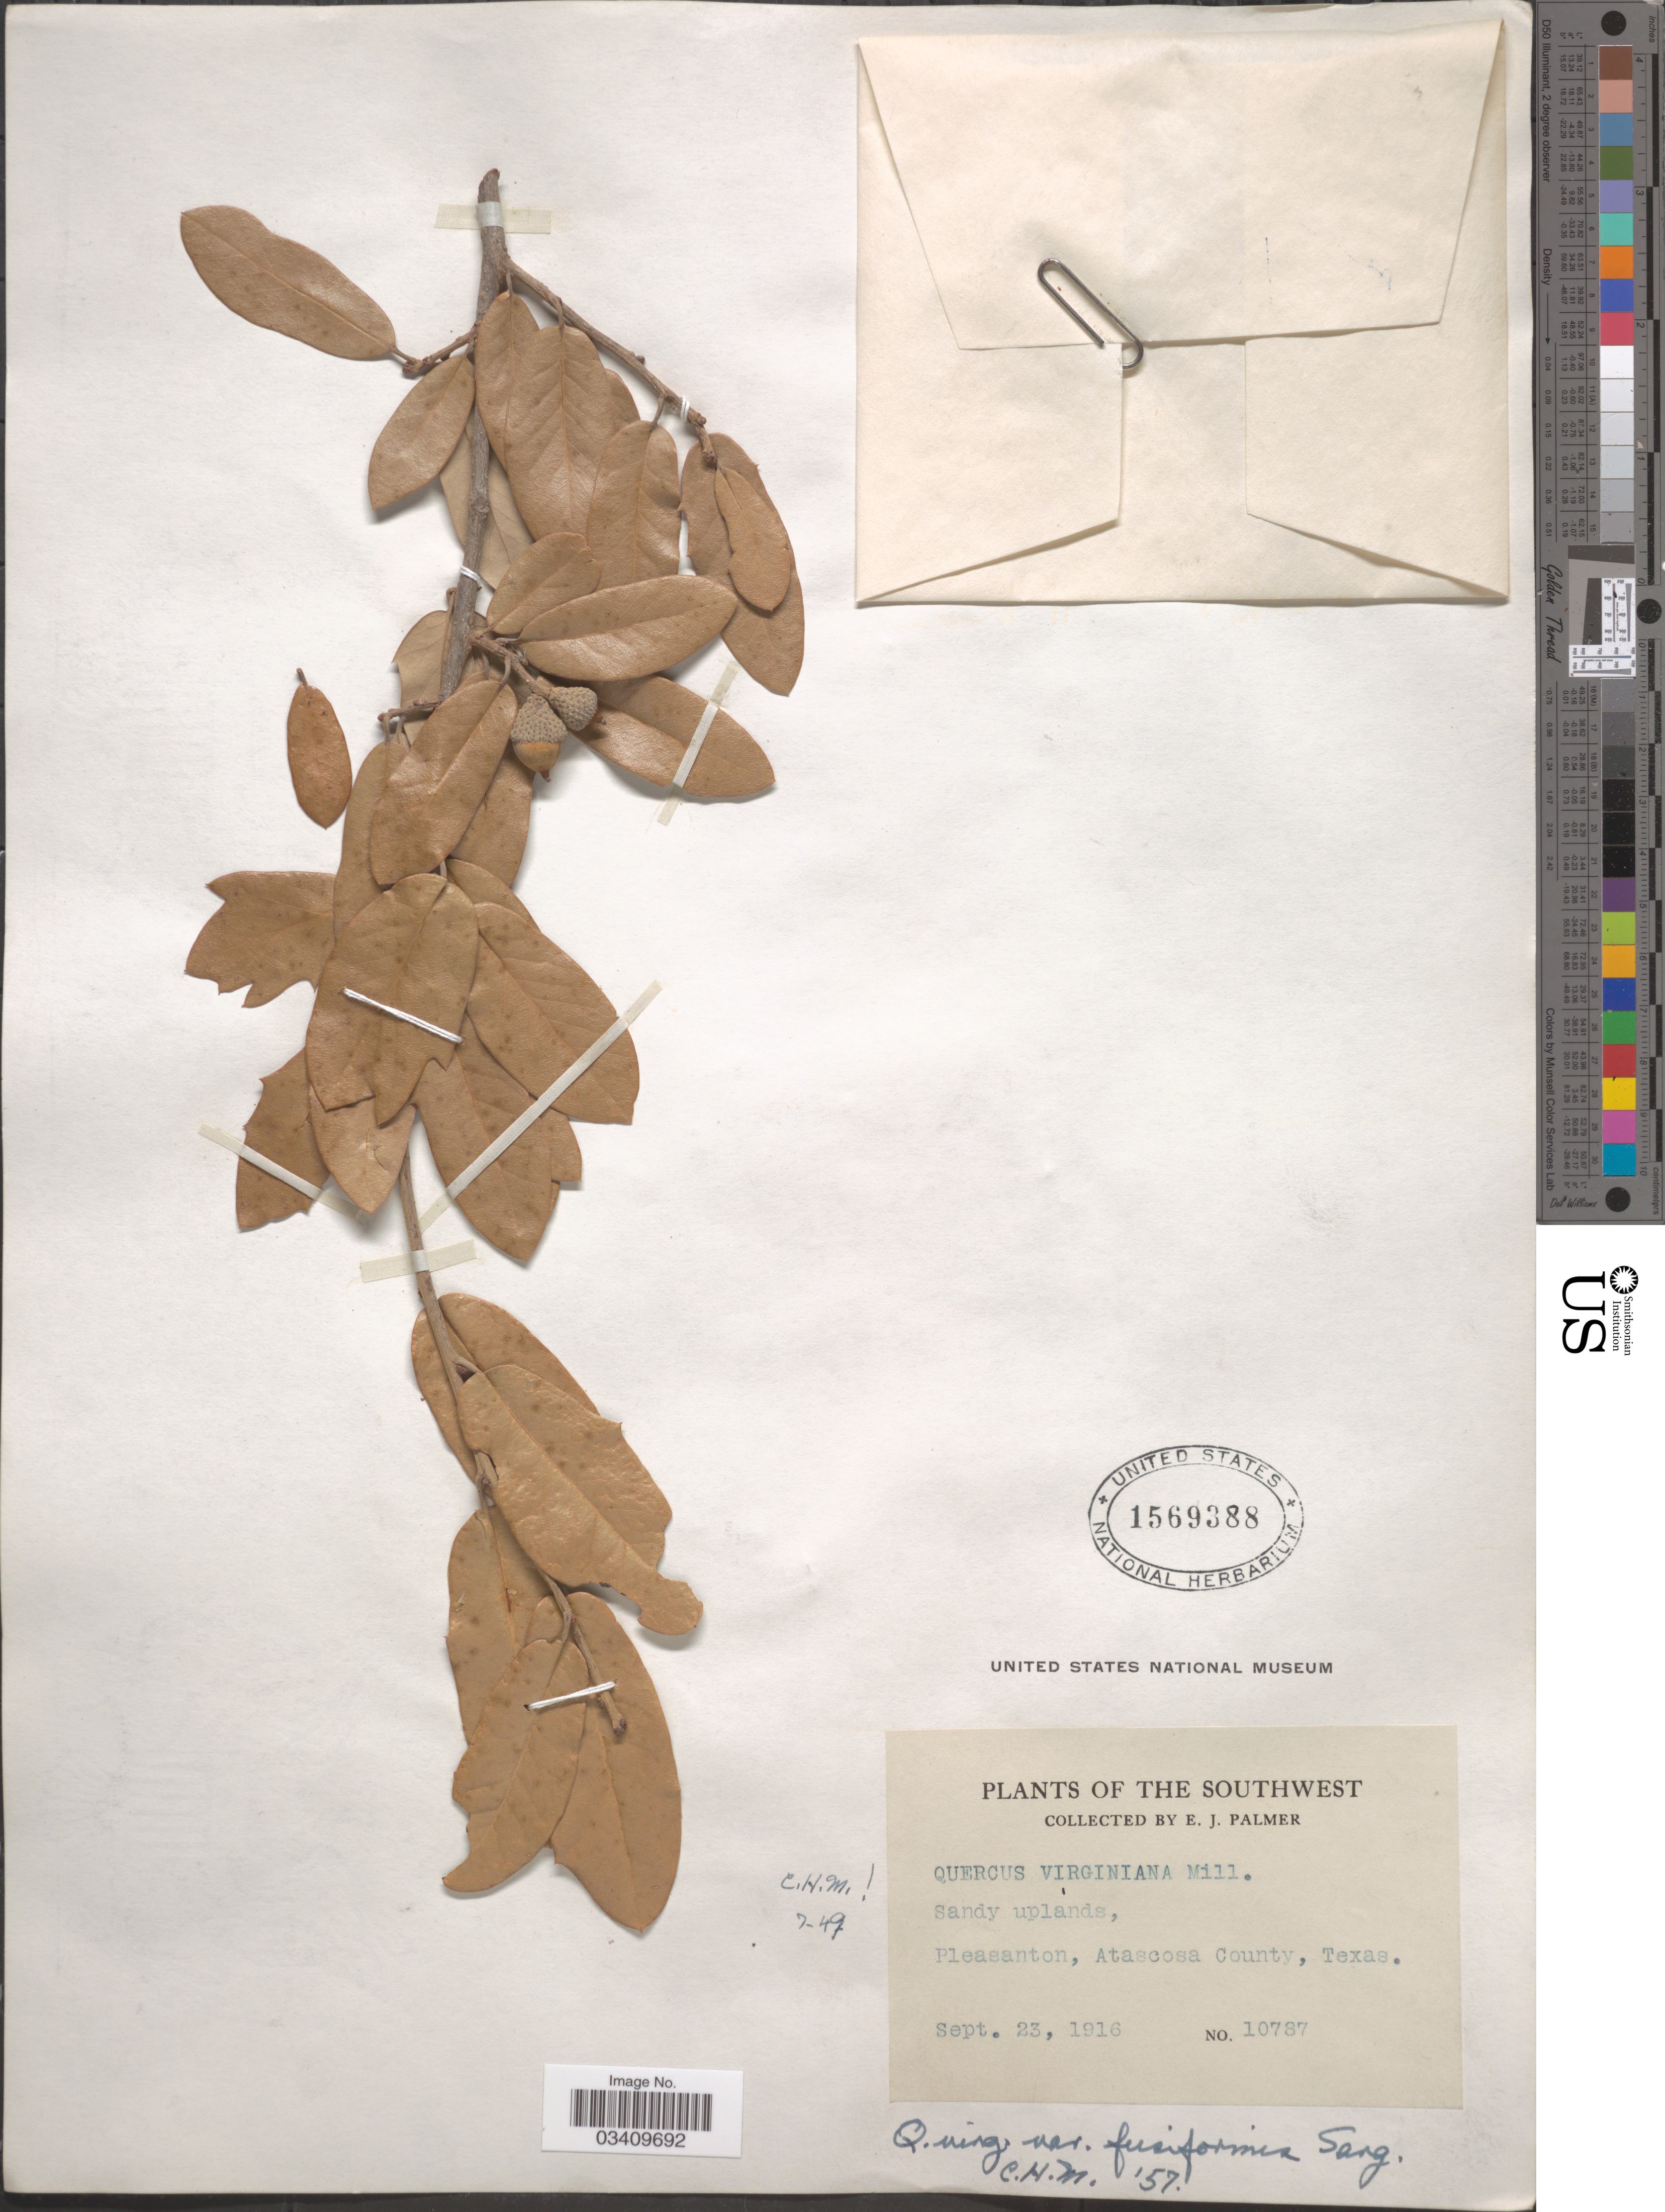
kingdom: Plantae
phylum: Tracheophyta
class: Magnoliopsida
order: Fagales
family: Fagaceae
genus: Quercus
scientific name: Quercus virginiana var. fusiformis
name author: (Small) Sarg.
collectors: E. J. Palmer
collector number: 10787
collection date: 1916-09-23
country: United States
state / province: Texas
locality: Southwest. Pleasanton, Atascosa County.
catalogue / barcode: US 1569388